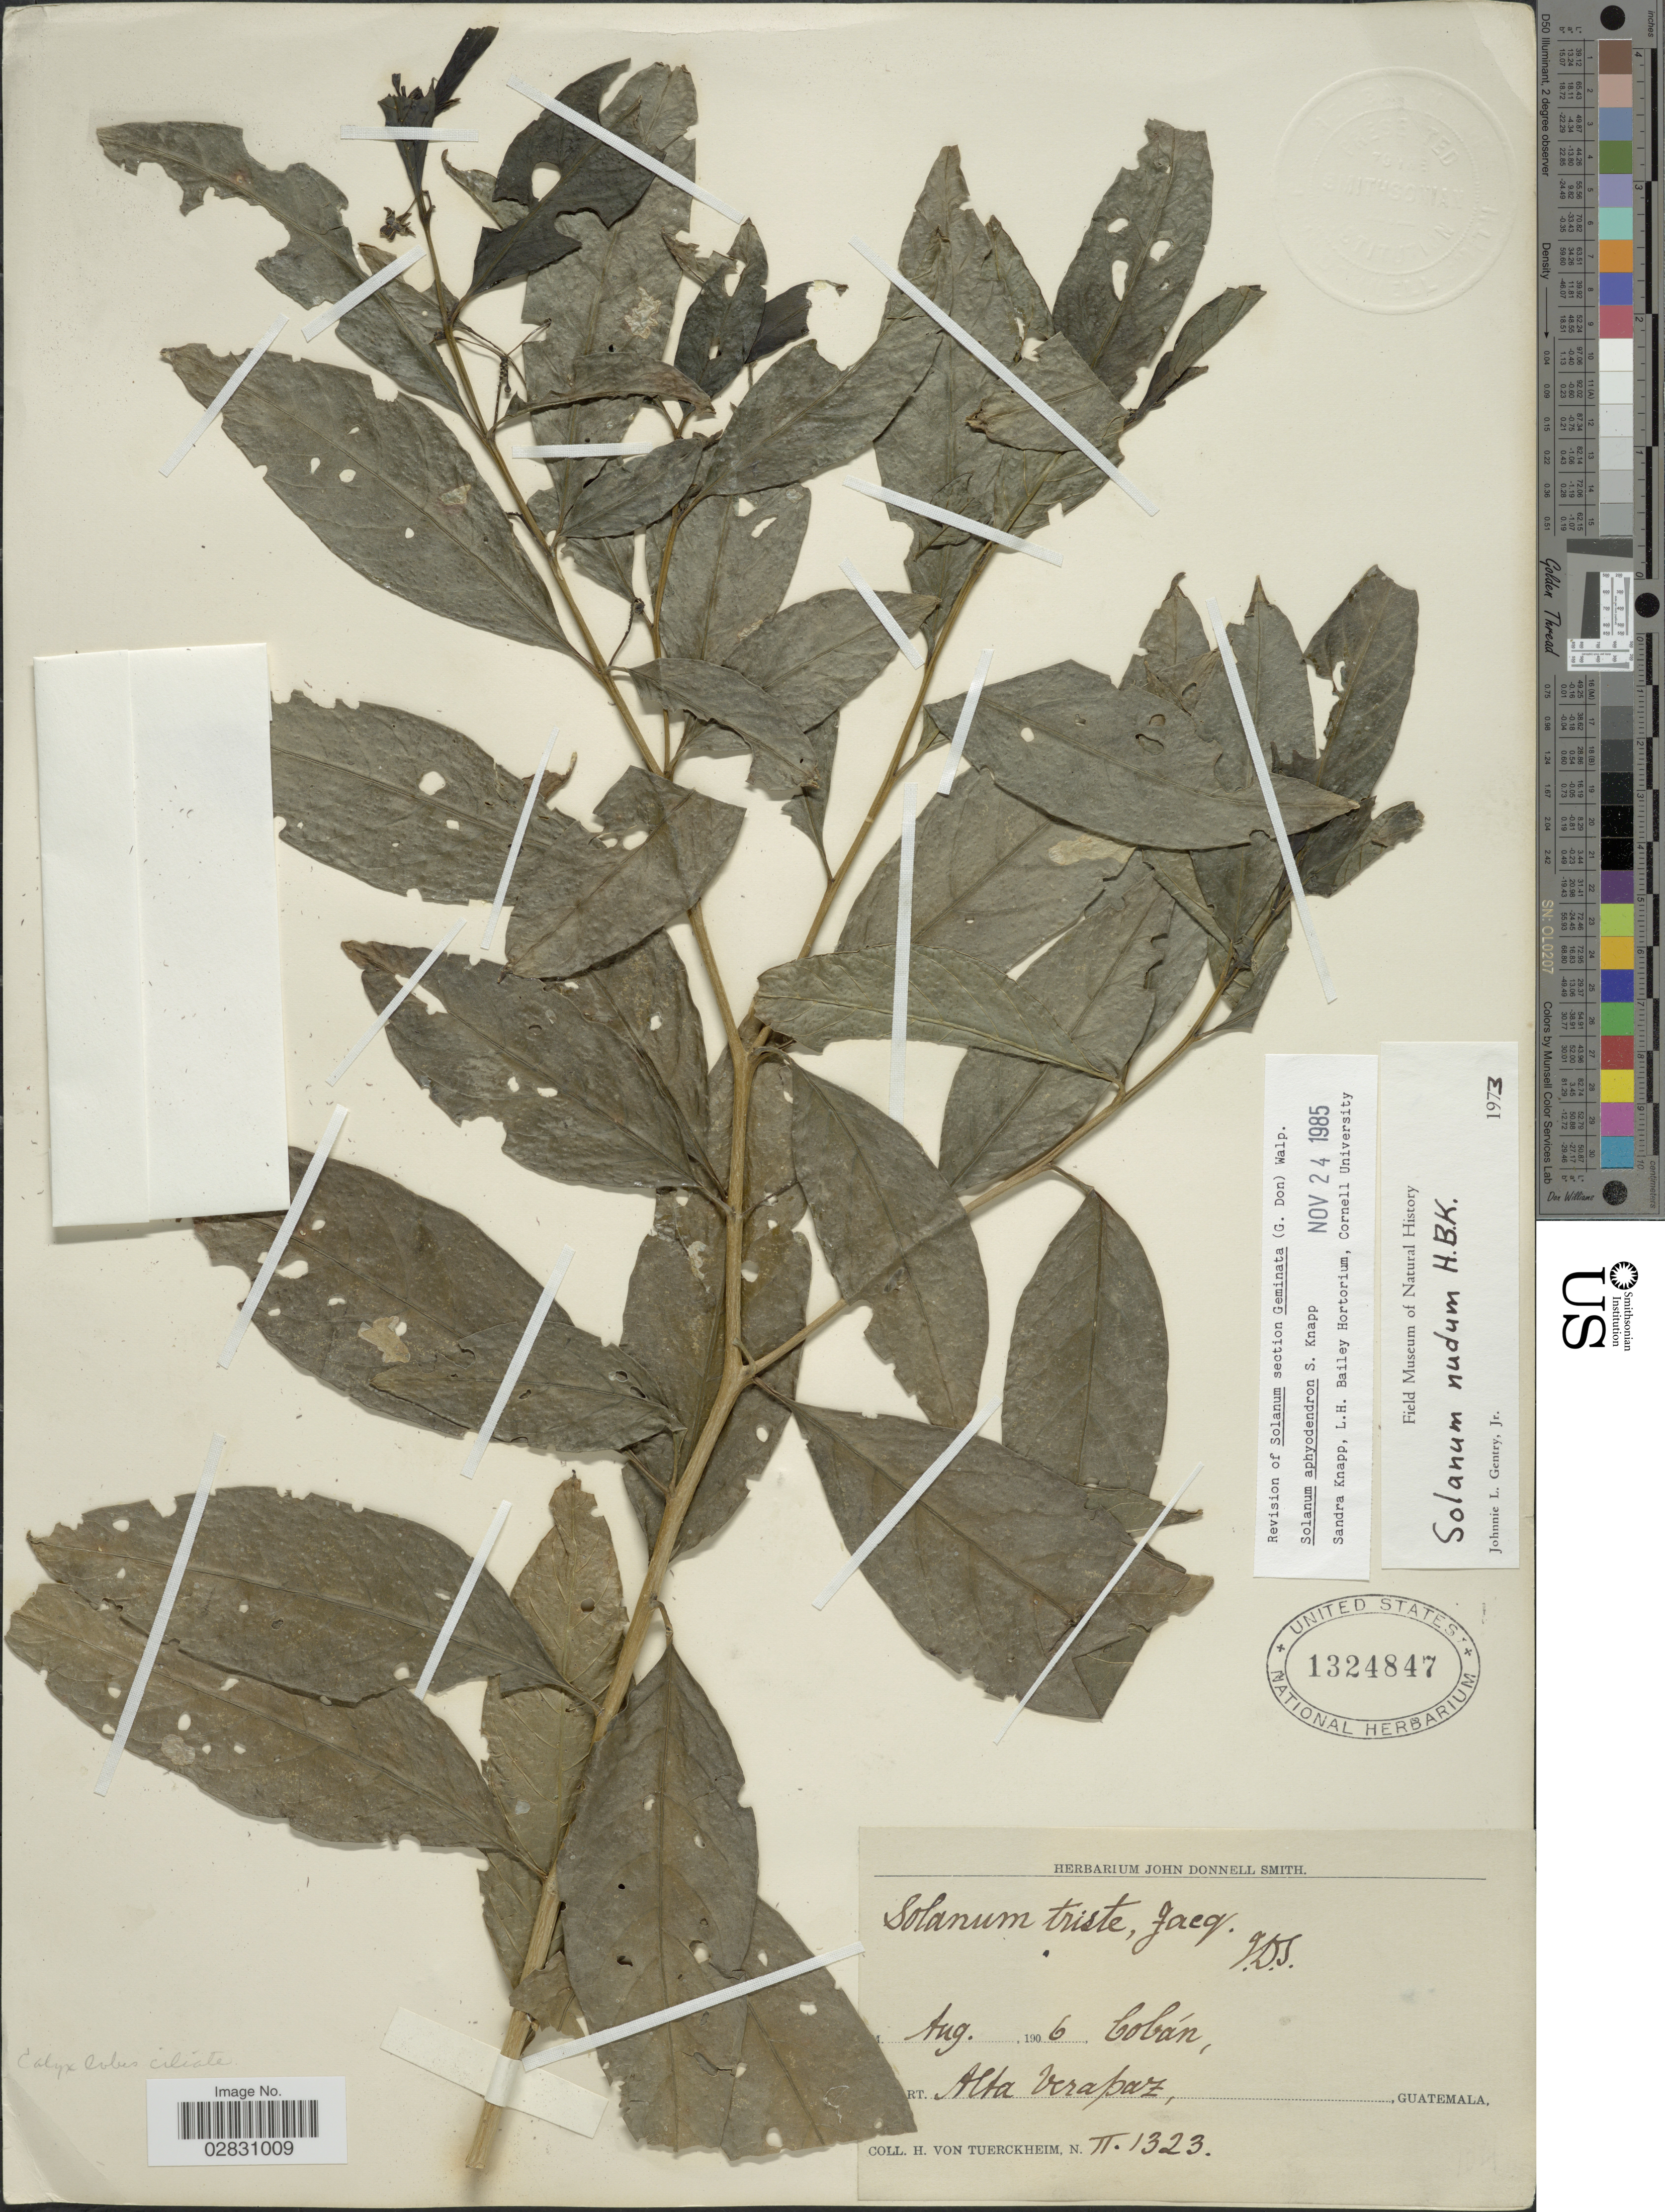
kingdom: Plantae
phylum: Tracheophyta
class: Magnoliopsida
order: Solanales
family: Solanaceae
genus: Solanum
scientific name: Solanum aphyodendron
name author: S. Knapp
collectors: H. von Türckheim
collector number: II.1323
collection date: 1906-08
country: Guatemala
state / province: Alta Verapaz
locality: Cobán, Depart. Alta Verapaz.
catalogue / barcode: US 1324847